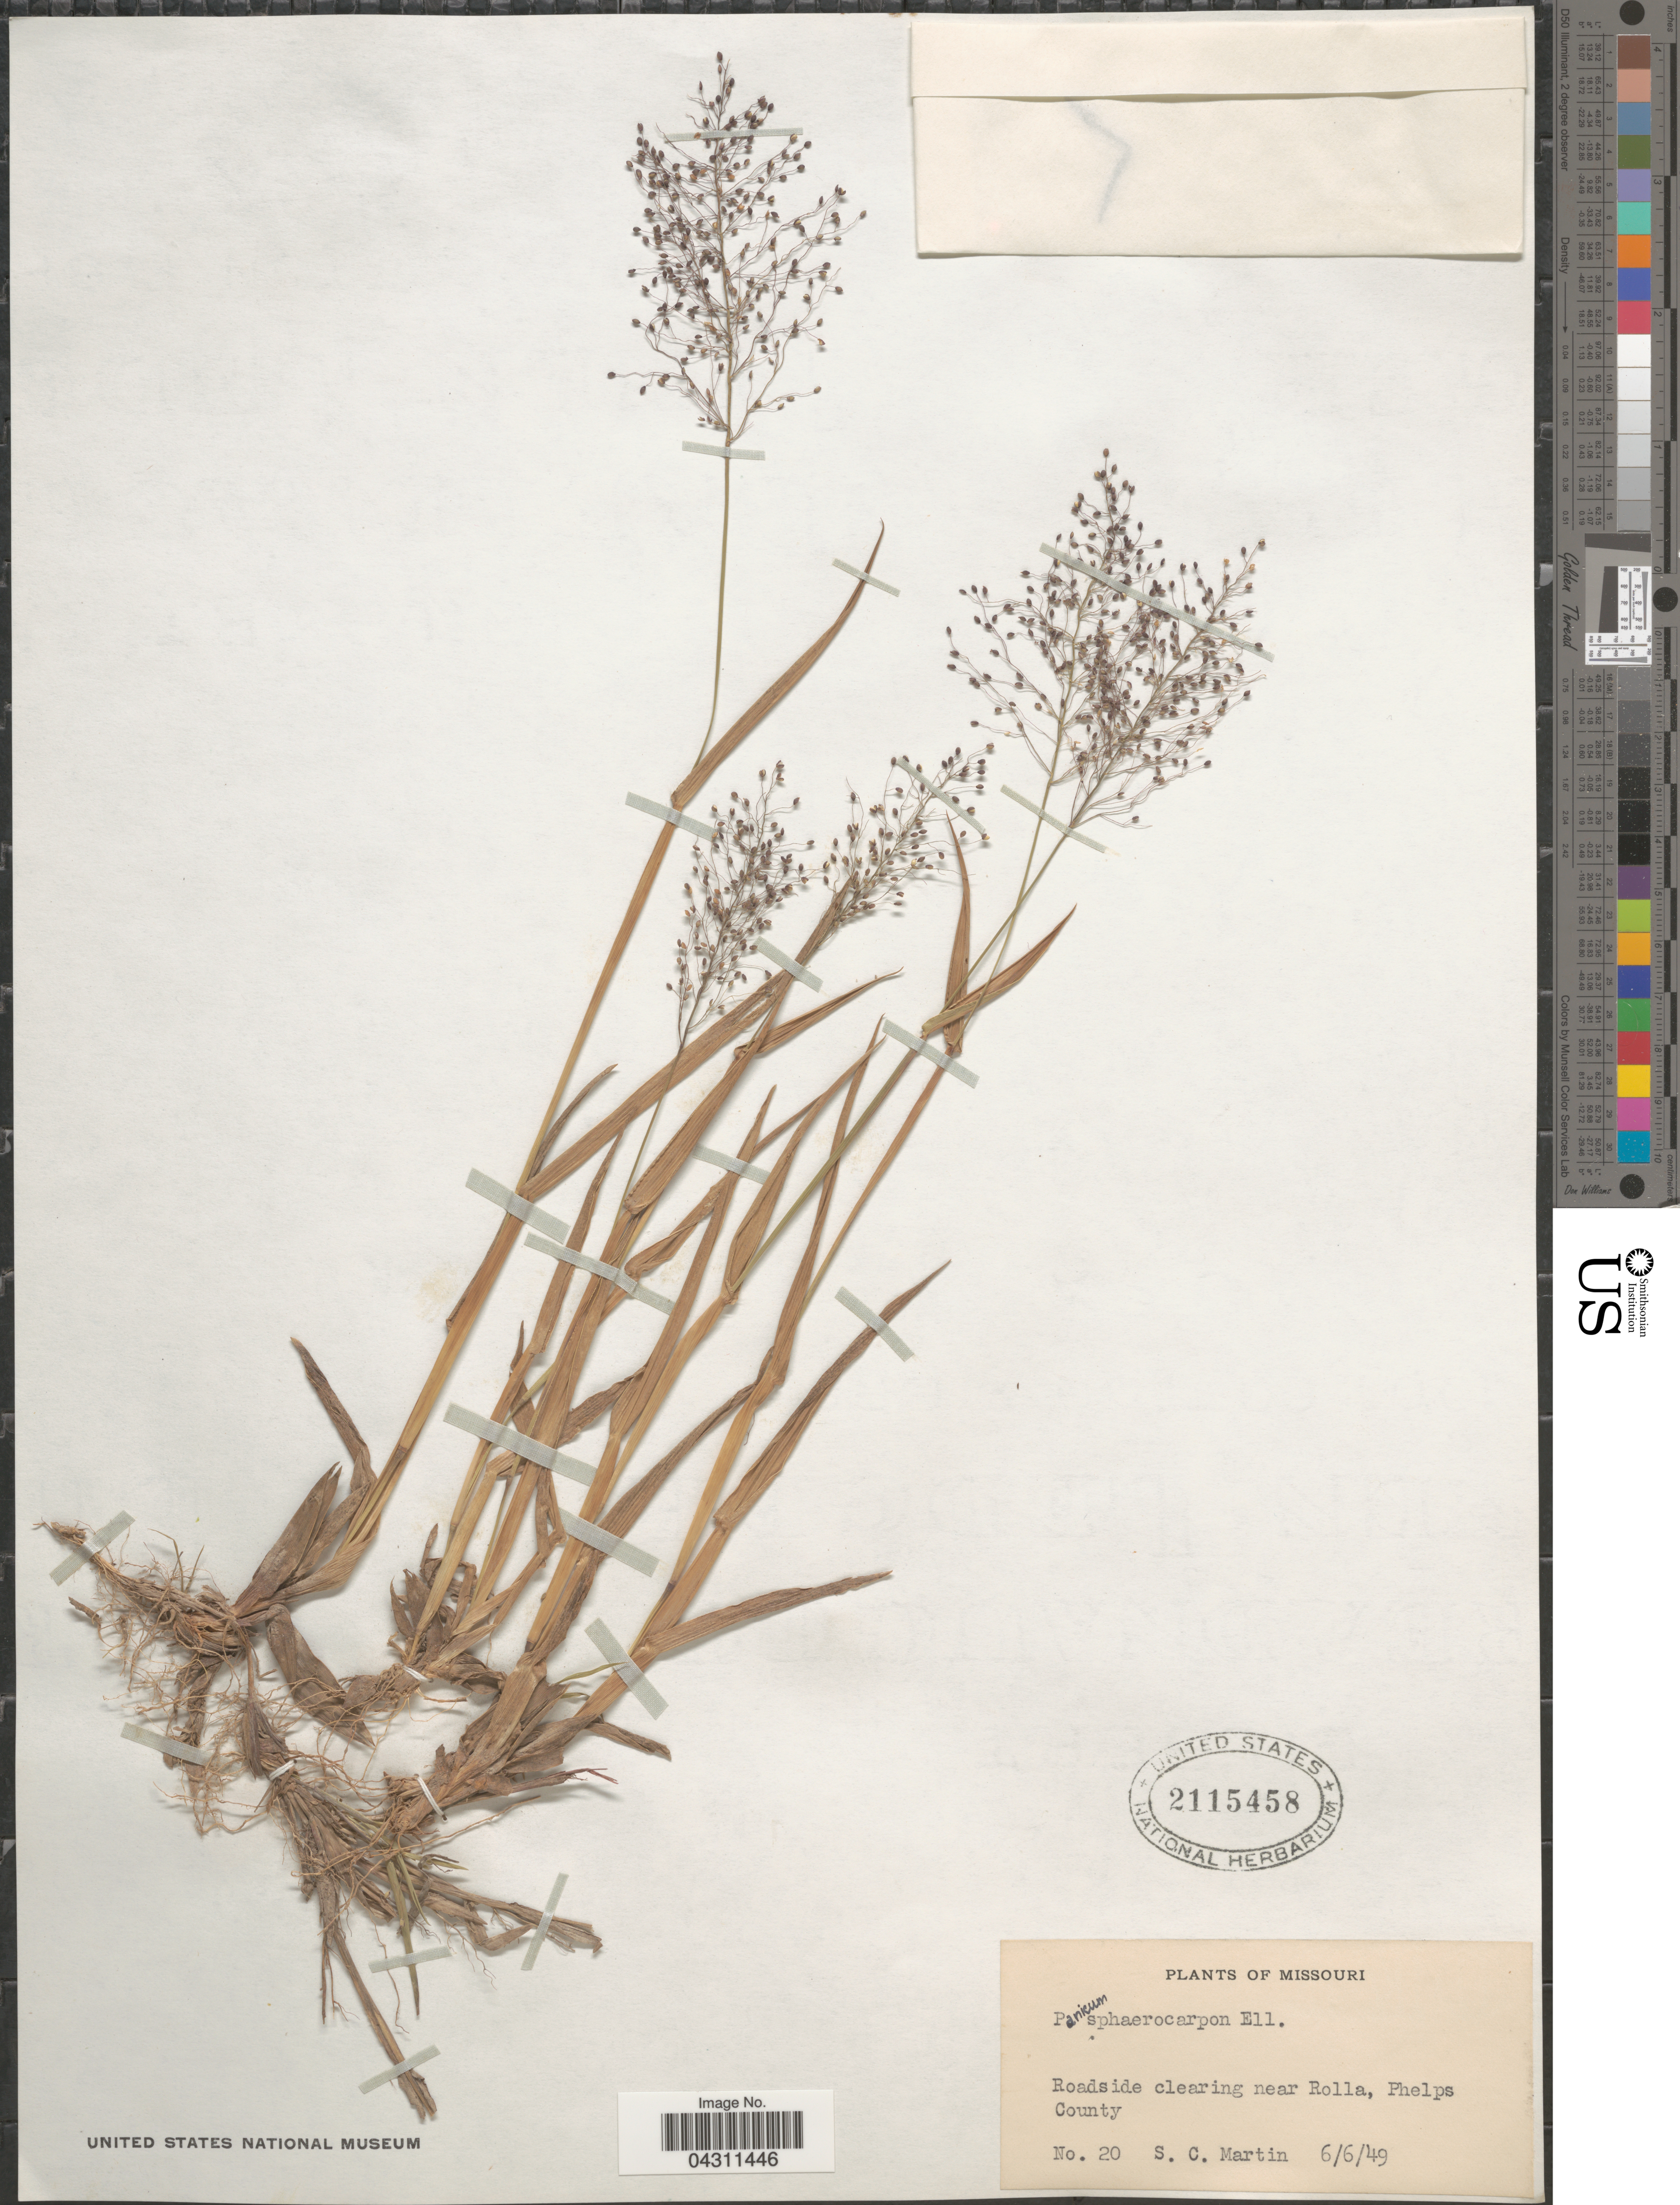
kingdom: Plantae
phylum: Tracheophyta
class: Liliopsida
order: Poales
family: Poaceae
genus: Dichanthelium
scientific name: Dichanthelium sphaerocarpon var. sphaerocarpon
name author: (Elliott) Gould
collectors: S. C. Martin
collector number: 20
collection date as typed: Transcribed d/m/y: 6/6/49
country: United States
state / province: Missouri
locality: Roadside clearing near Rolla, Phelps County.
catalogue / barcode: US 2115458